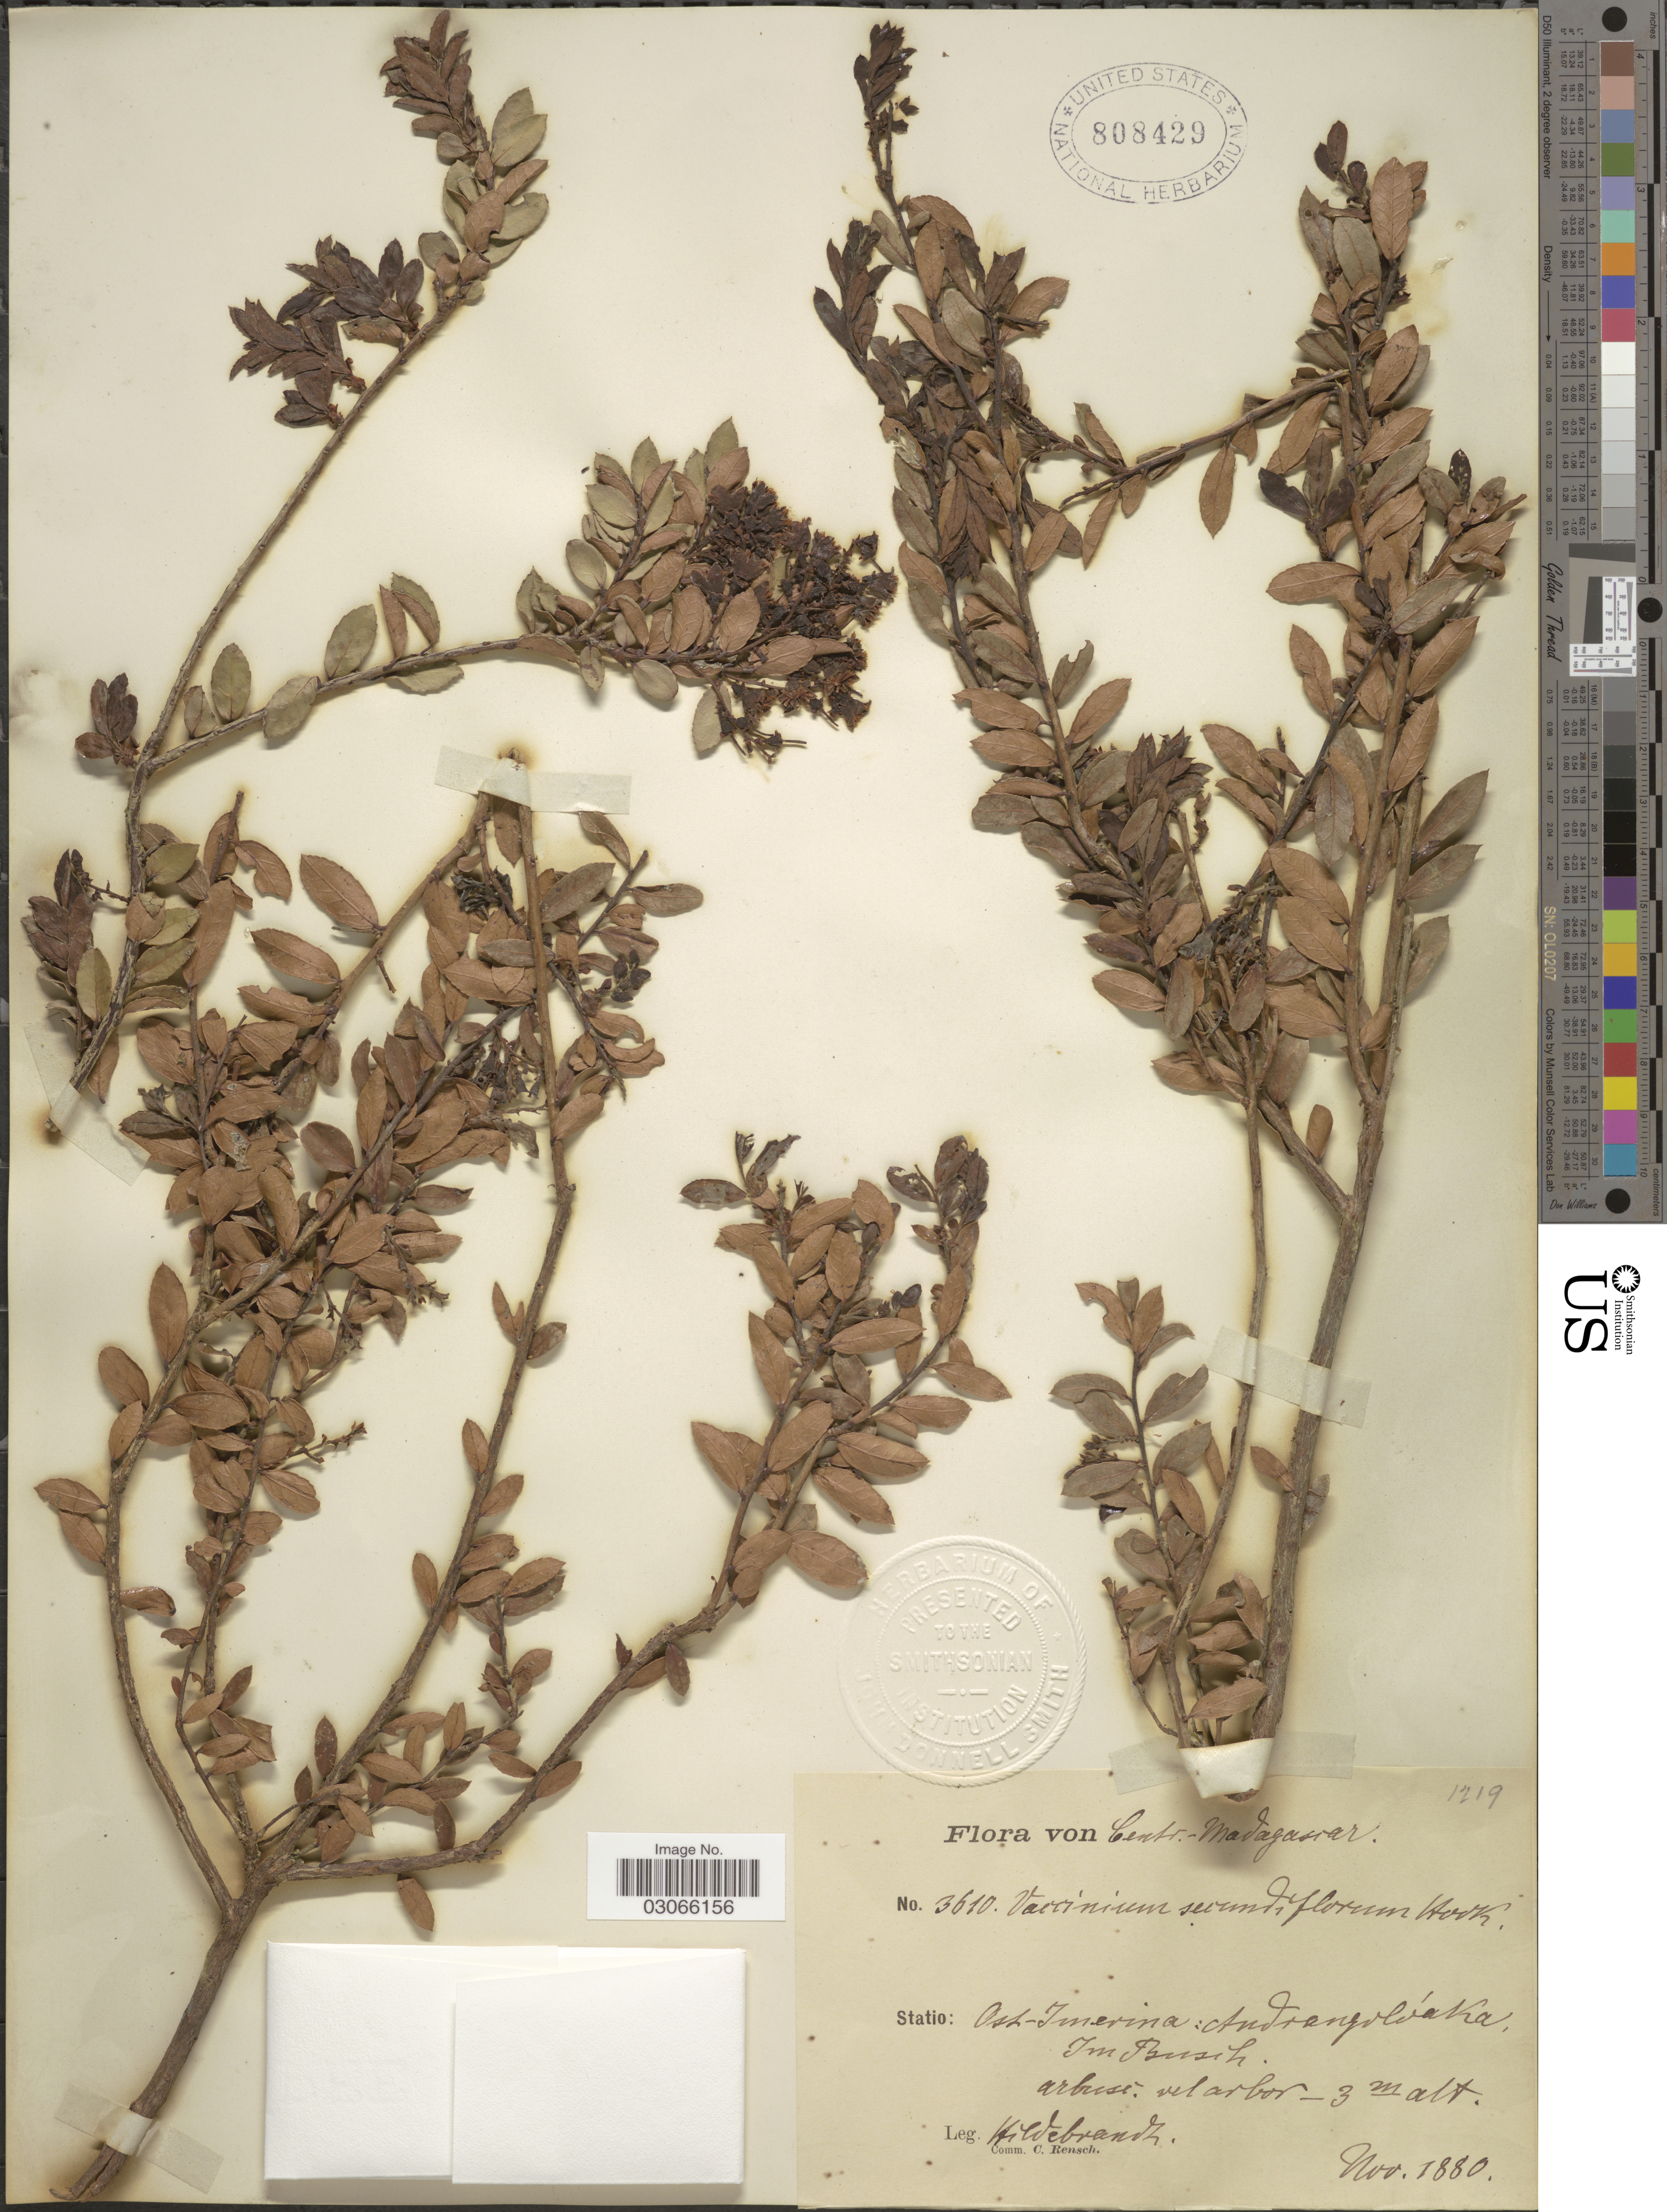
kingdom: Plantae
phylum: Tracheophyta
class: Magnoliopsida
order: Ericales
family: Ericaceae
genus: Vaccinium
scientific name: Vaccinium secundiflorum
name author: Hook.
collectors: A. Webrandt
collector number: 1219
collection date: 1880-11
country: Madagascar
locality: Centr.-Madagascar. Statio: Ost-Imerina: Andrangolaoka. Im Busch.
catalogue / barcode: US 808429